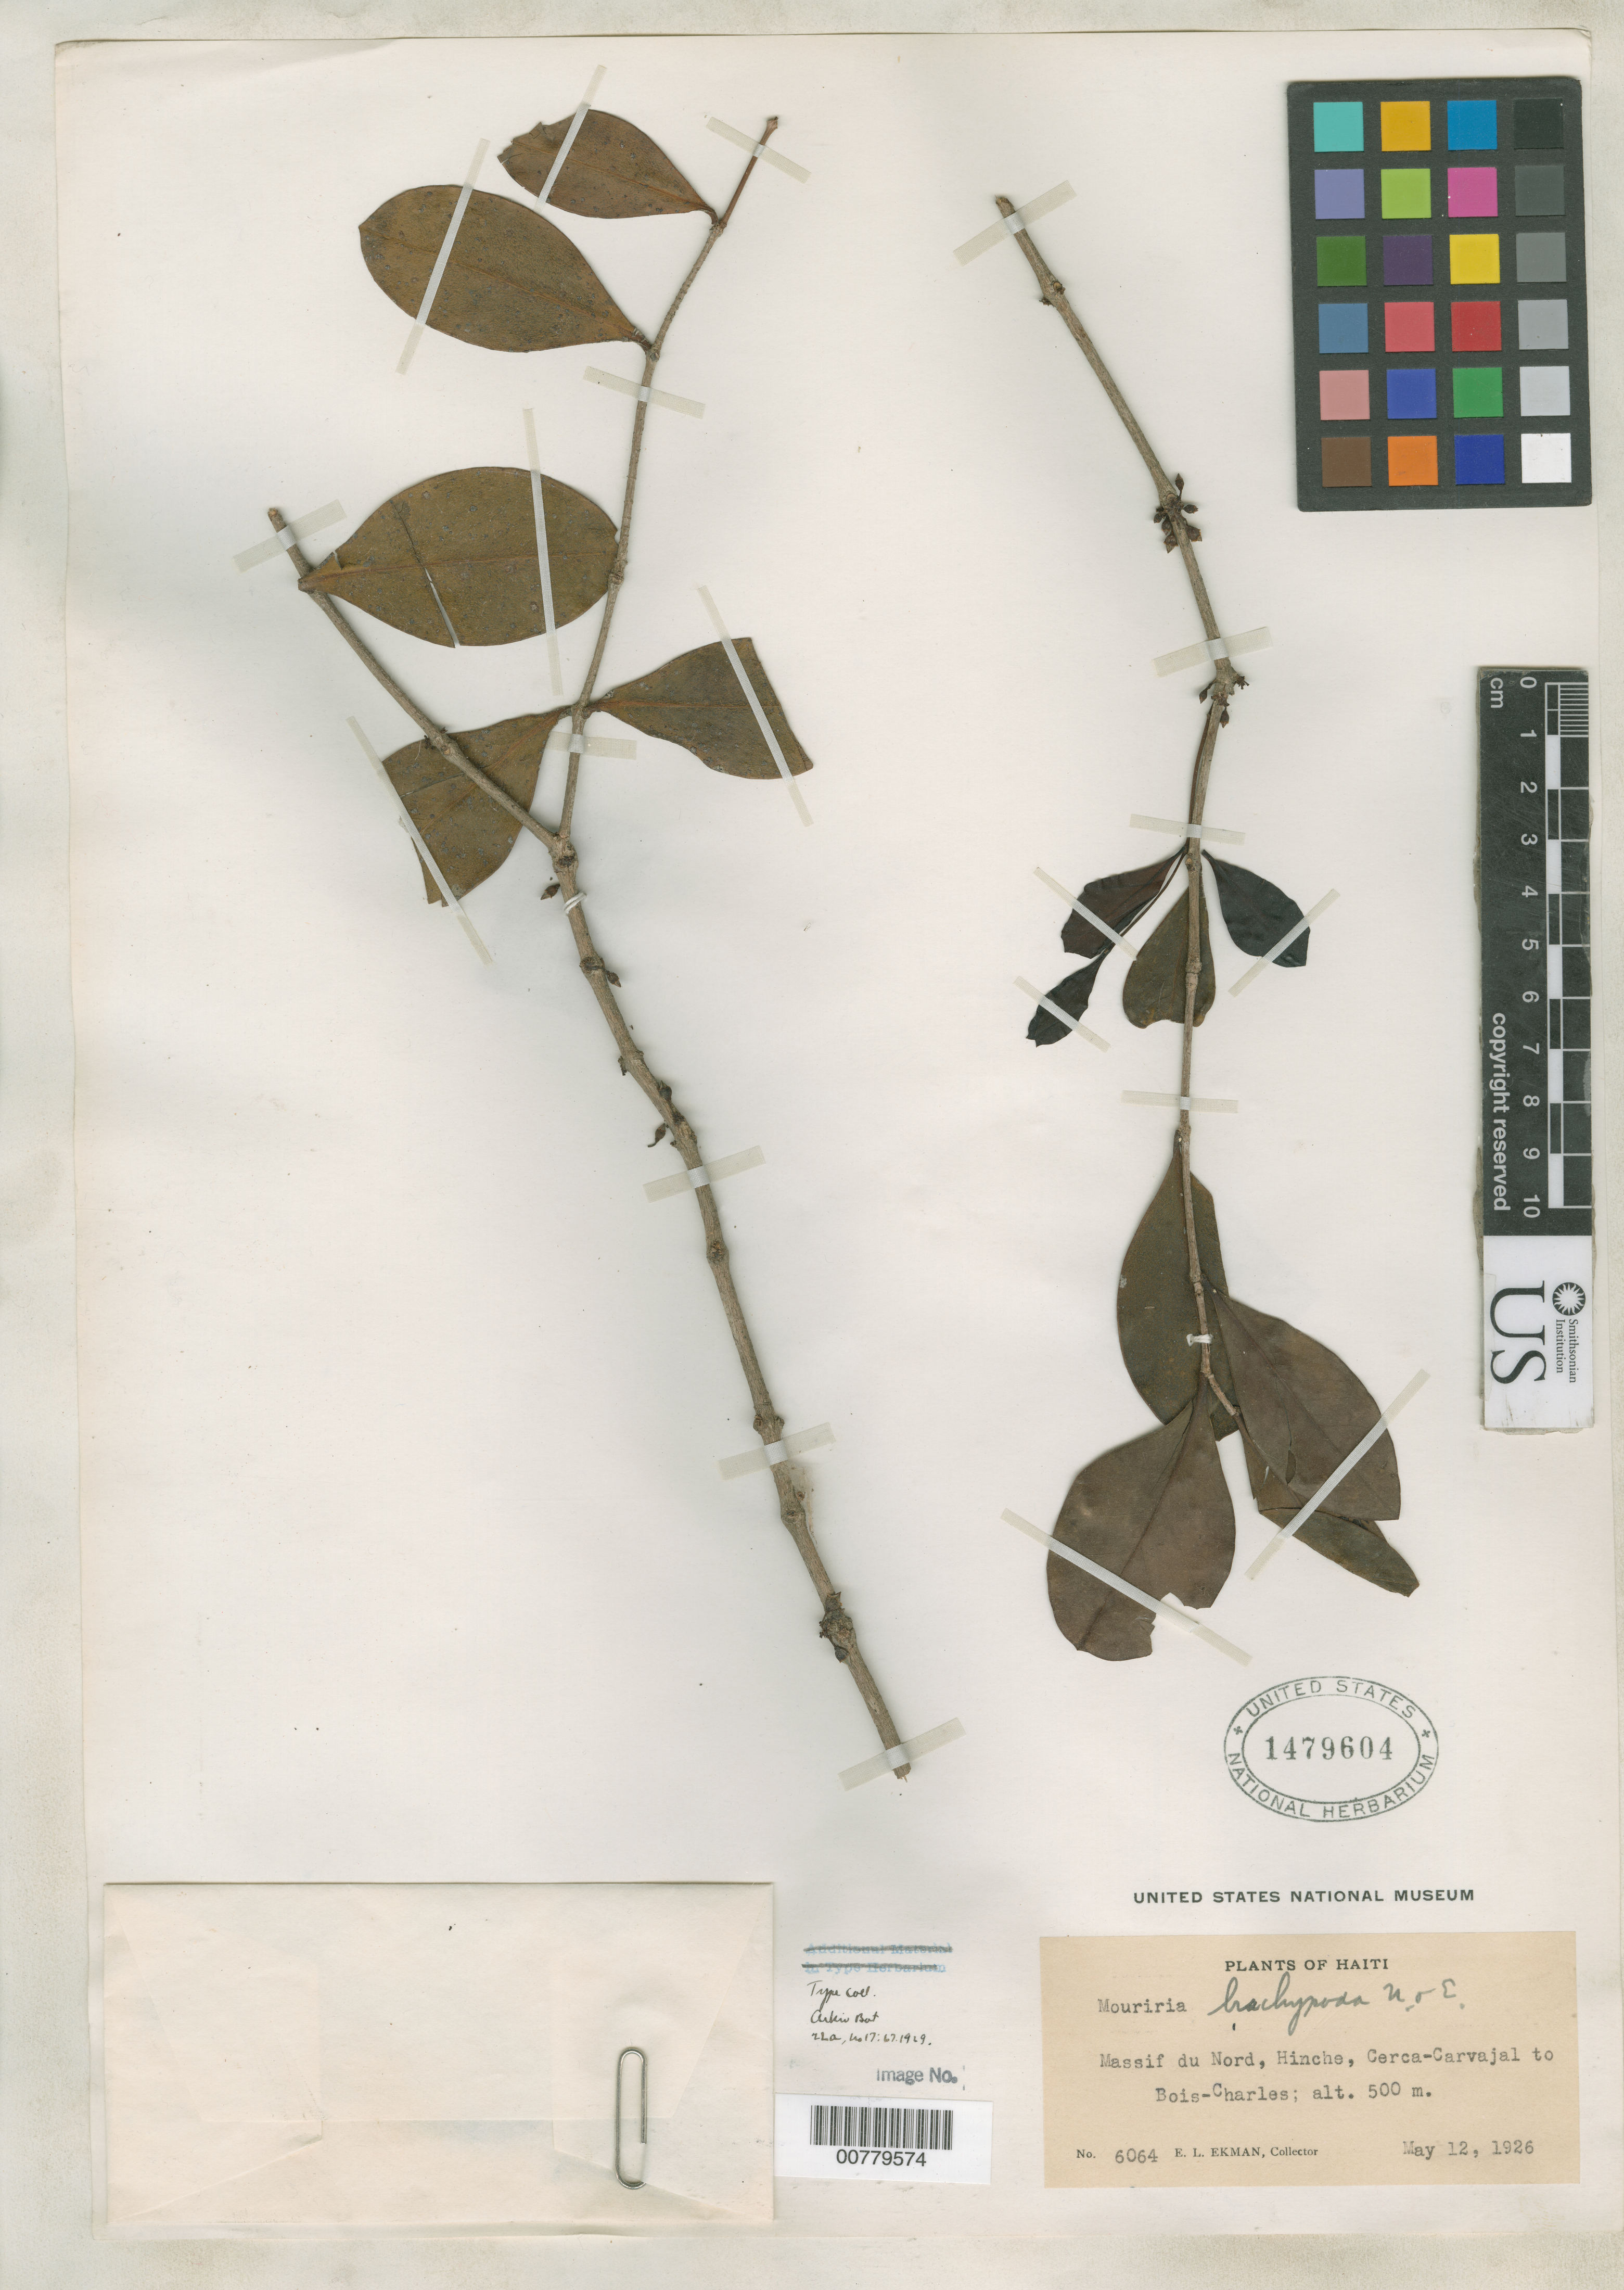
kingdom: Plantae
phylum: Tracheophyta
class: Magnoliopsida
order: Myrtales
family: Melastomataceae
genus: Mouriria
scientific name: Mouriria brachypoda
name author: Urb. & Ekman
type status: Isotype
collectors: E. L. Ekman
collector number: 6064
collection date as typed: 12 May 1926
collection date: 1926-05-12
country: Haiti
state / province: Centre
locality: Massif du Nord, Hinche, Cerca-Carvajal to Bois-Charles.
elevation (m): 500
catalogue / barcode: US 1479604